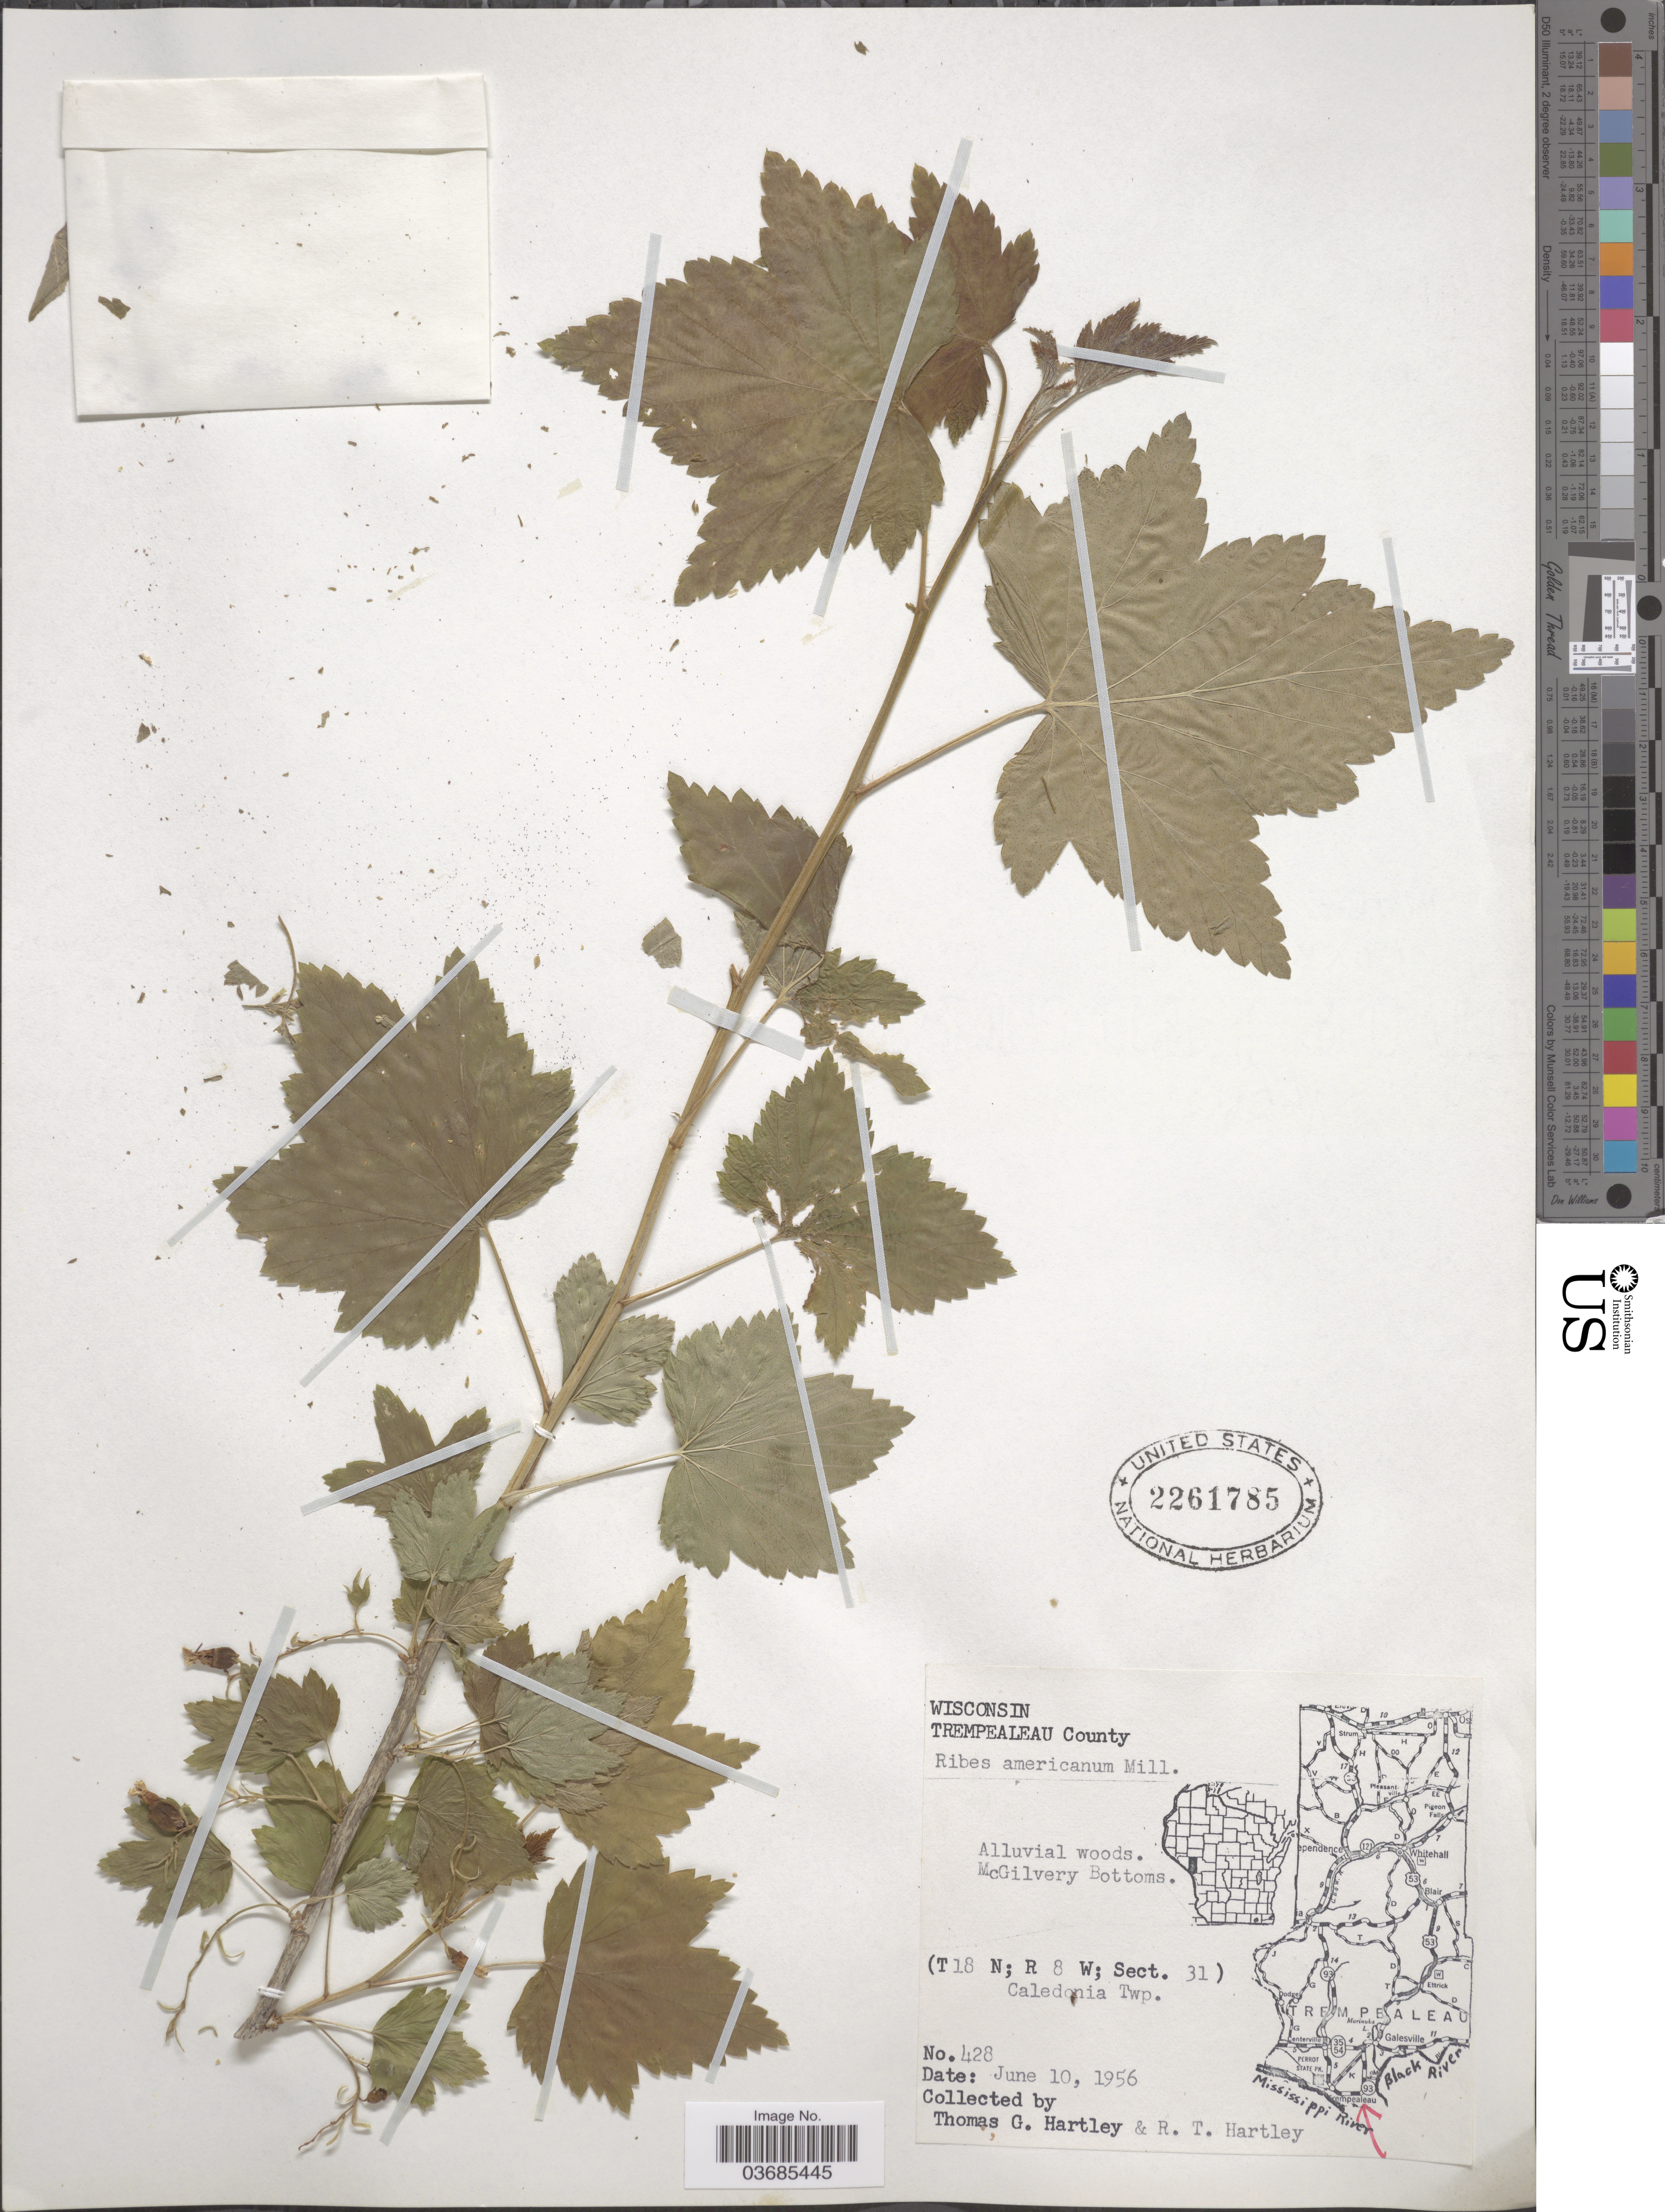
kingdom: Plantae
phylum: Tracheophyta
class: Magnoliopsida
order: Saxifragales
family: Grossulariaceae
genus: Ribes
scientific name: Ribes americanum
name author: Mill.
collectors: T. G. Hartley & R. T. Hartley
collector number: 428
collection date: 1956-06-10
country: United States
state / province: Wisconsin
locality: Trempealeau County. Alluvial woods. McGilvery Bottoms. (T18 N; R 8 W; Sect. 31) Caledonia Twp.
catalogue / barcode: US 2261785